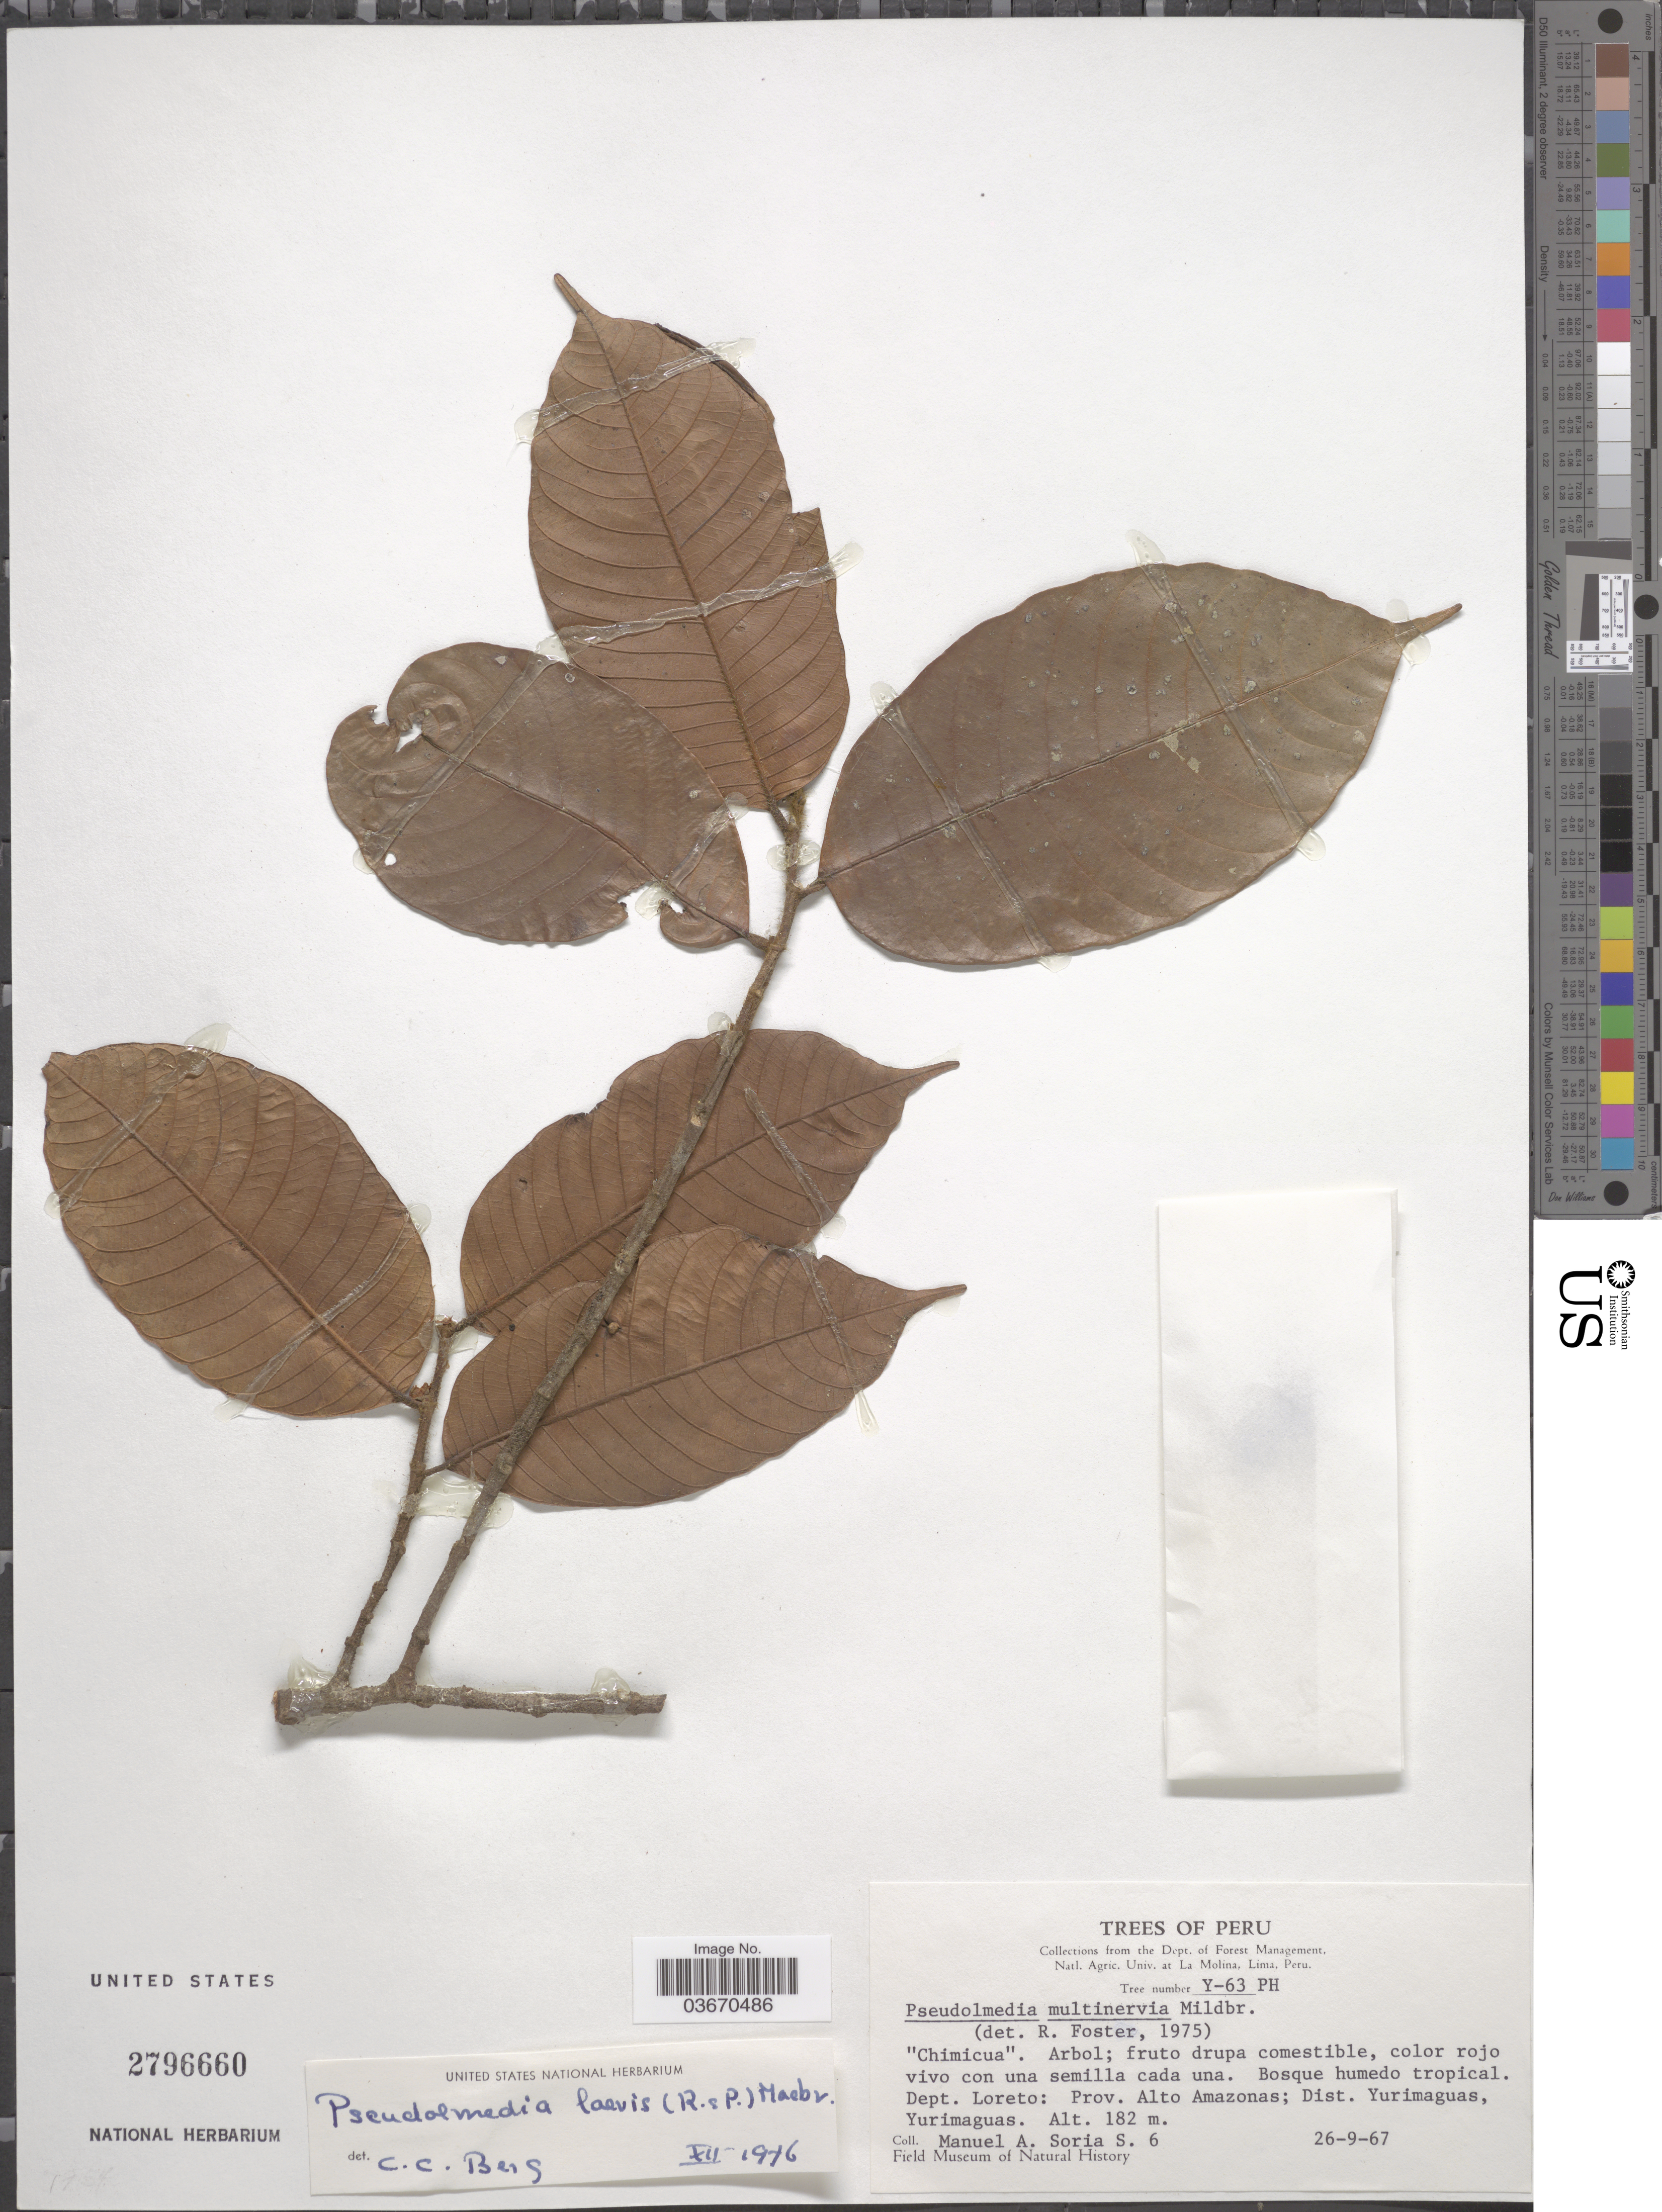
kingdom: Plantae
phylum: Tracheophyta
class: Magnoliopsida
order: Rosales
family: Moraceae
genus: Pseudolmedia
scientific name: Pseudolmedia laevis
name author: (Ruiz & Pav.) J.F. Macbr.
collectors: M. Soria S.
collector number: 6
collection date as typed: Transcribed d/m/y: 26/9/67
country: Peru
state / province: Loreto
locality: Dept. Loreto: Prov. Alto Amazonas; Dist. Yurimaguas, Yurimaguas.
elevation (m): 182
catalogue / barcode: US 2796660